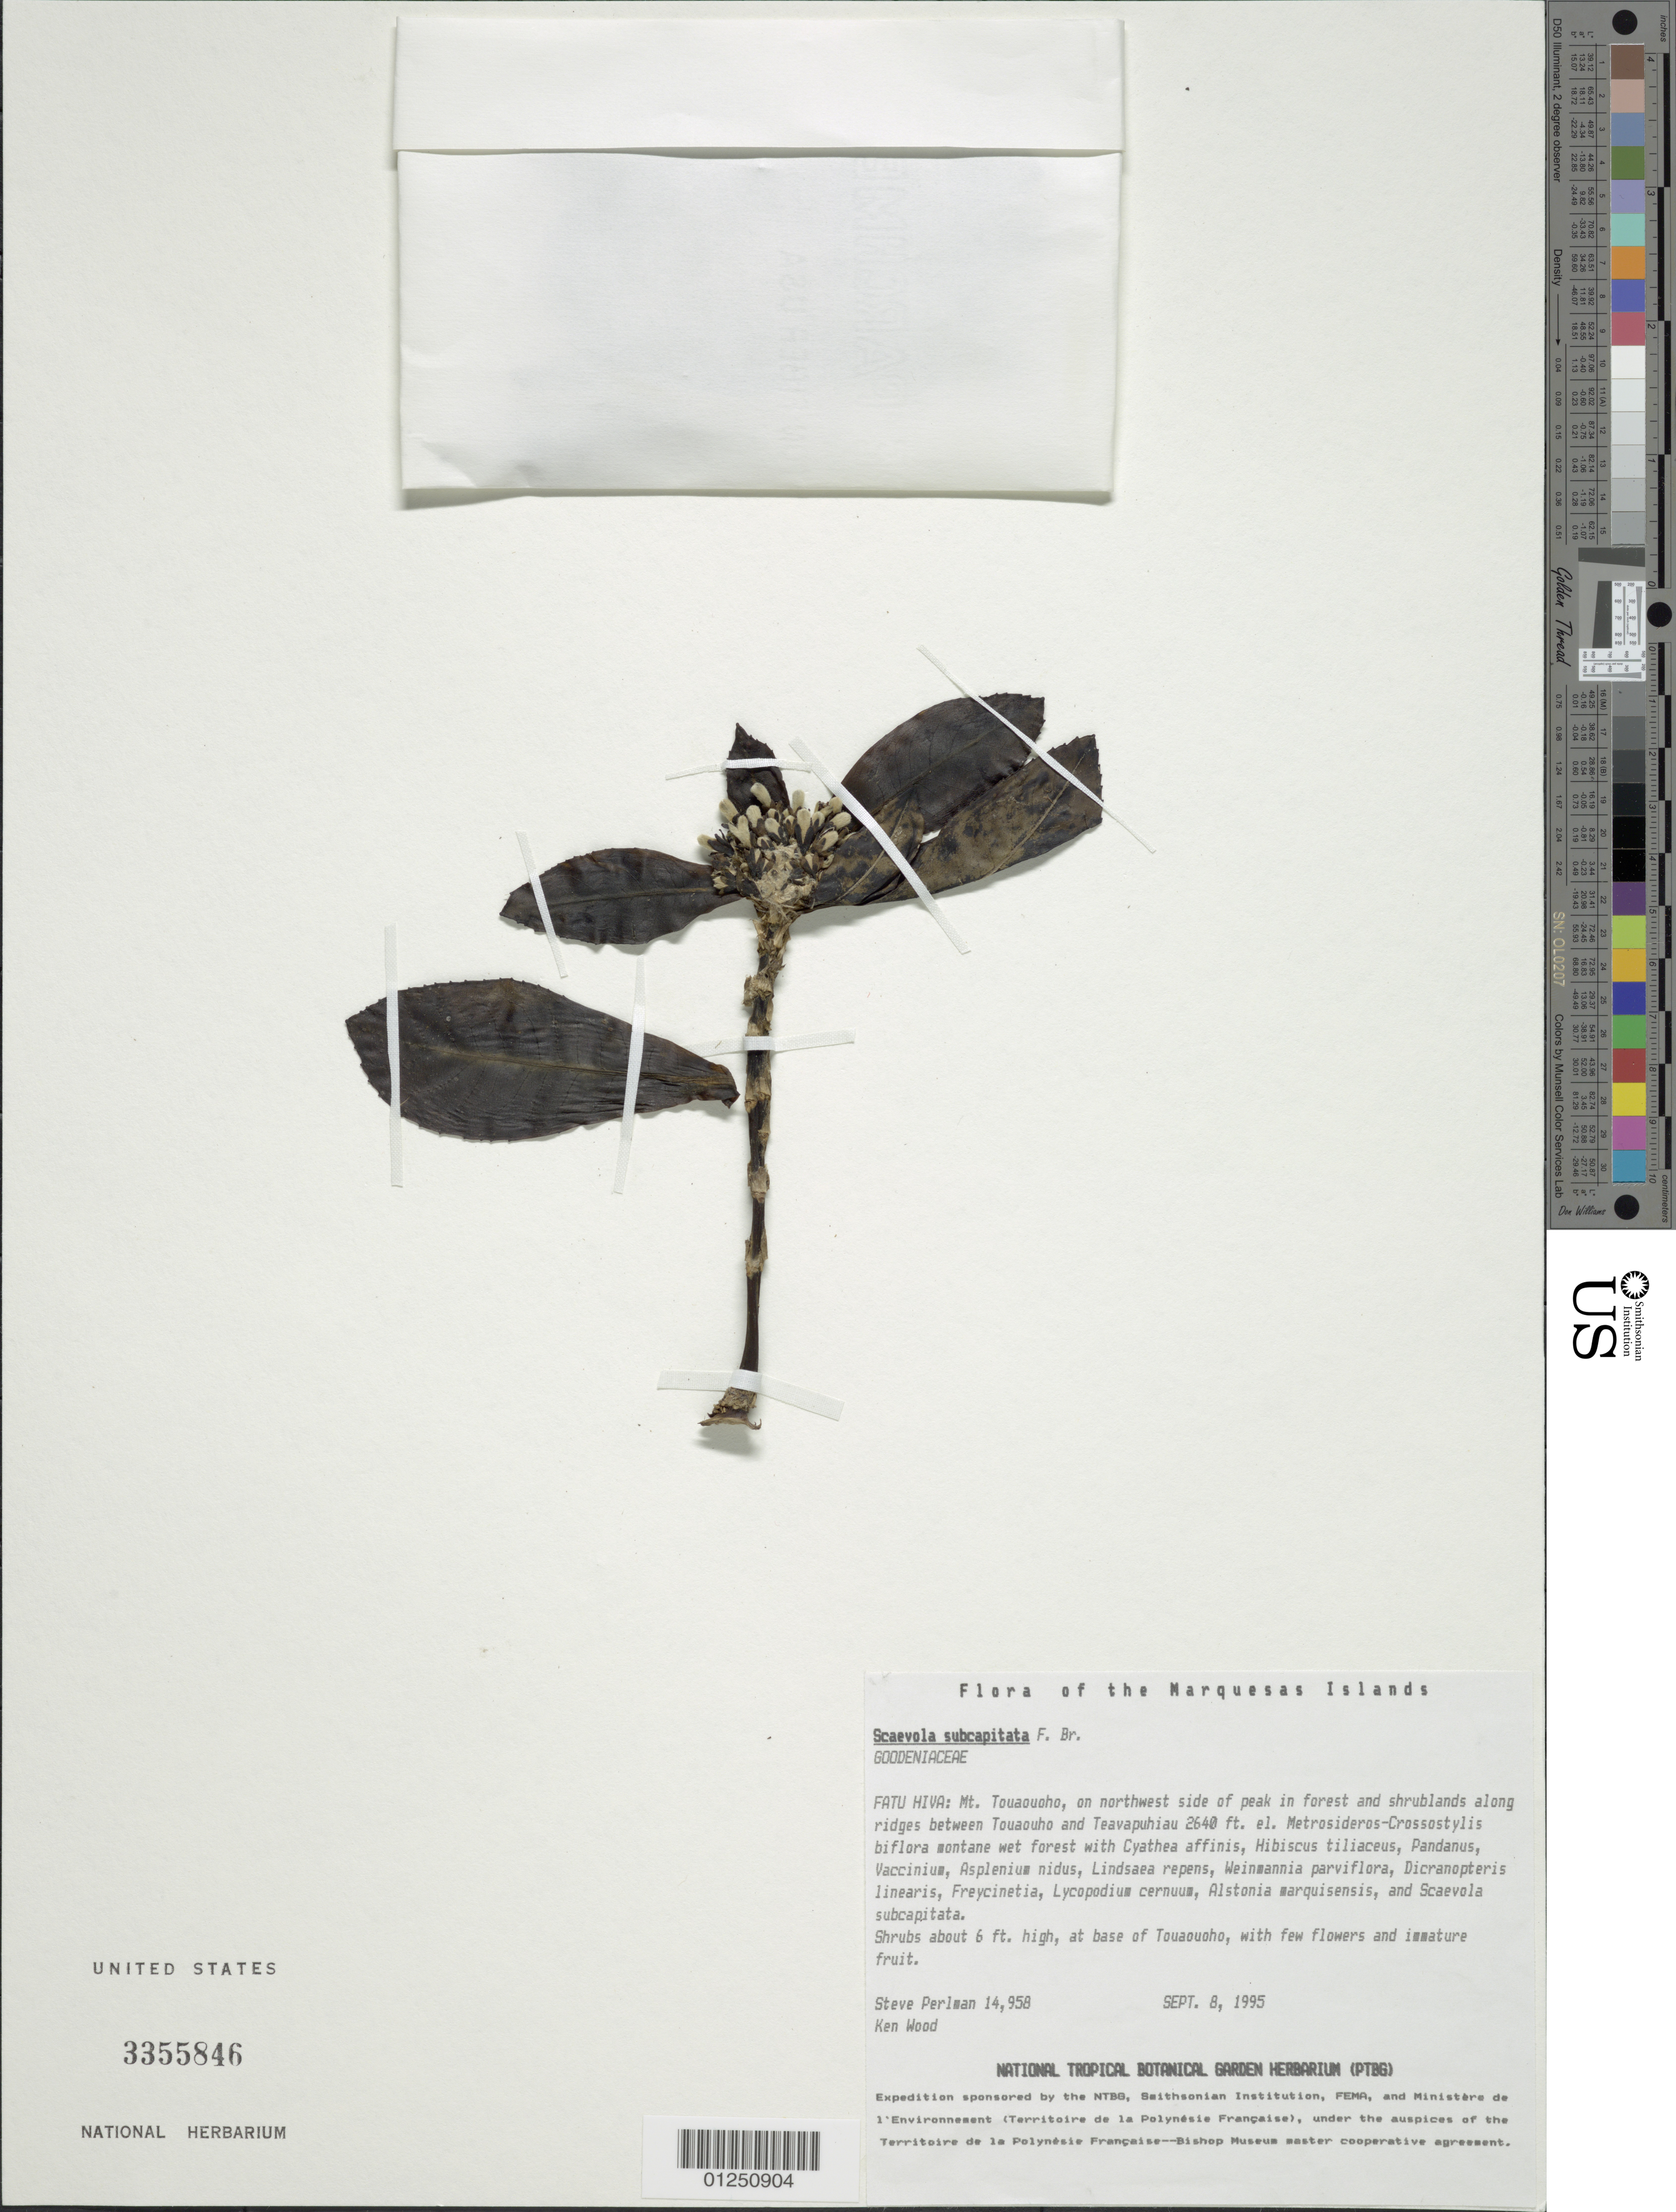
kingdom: Plantae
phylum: Tracheophyta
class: Magnoliopsida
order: Asterales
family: Goodeniaceae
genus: Scaevola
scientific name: Scaevola subcapitata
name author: F. Br.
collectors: S. P. Perlman & K. R. Wood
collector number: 14958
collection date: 1995-09-08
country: French Polynesia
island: Fatu Hiva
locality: Mt. Touaouoho, on NW side of peak, along ridges between Touaouho and Teavapuhiau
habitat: In forest and shrublands with Metrosideros - Crossostylis biflora montane wet forest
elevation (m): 805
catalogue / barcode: US 3355846